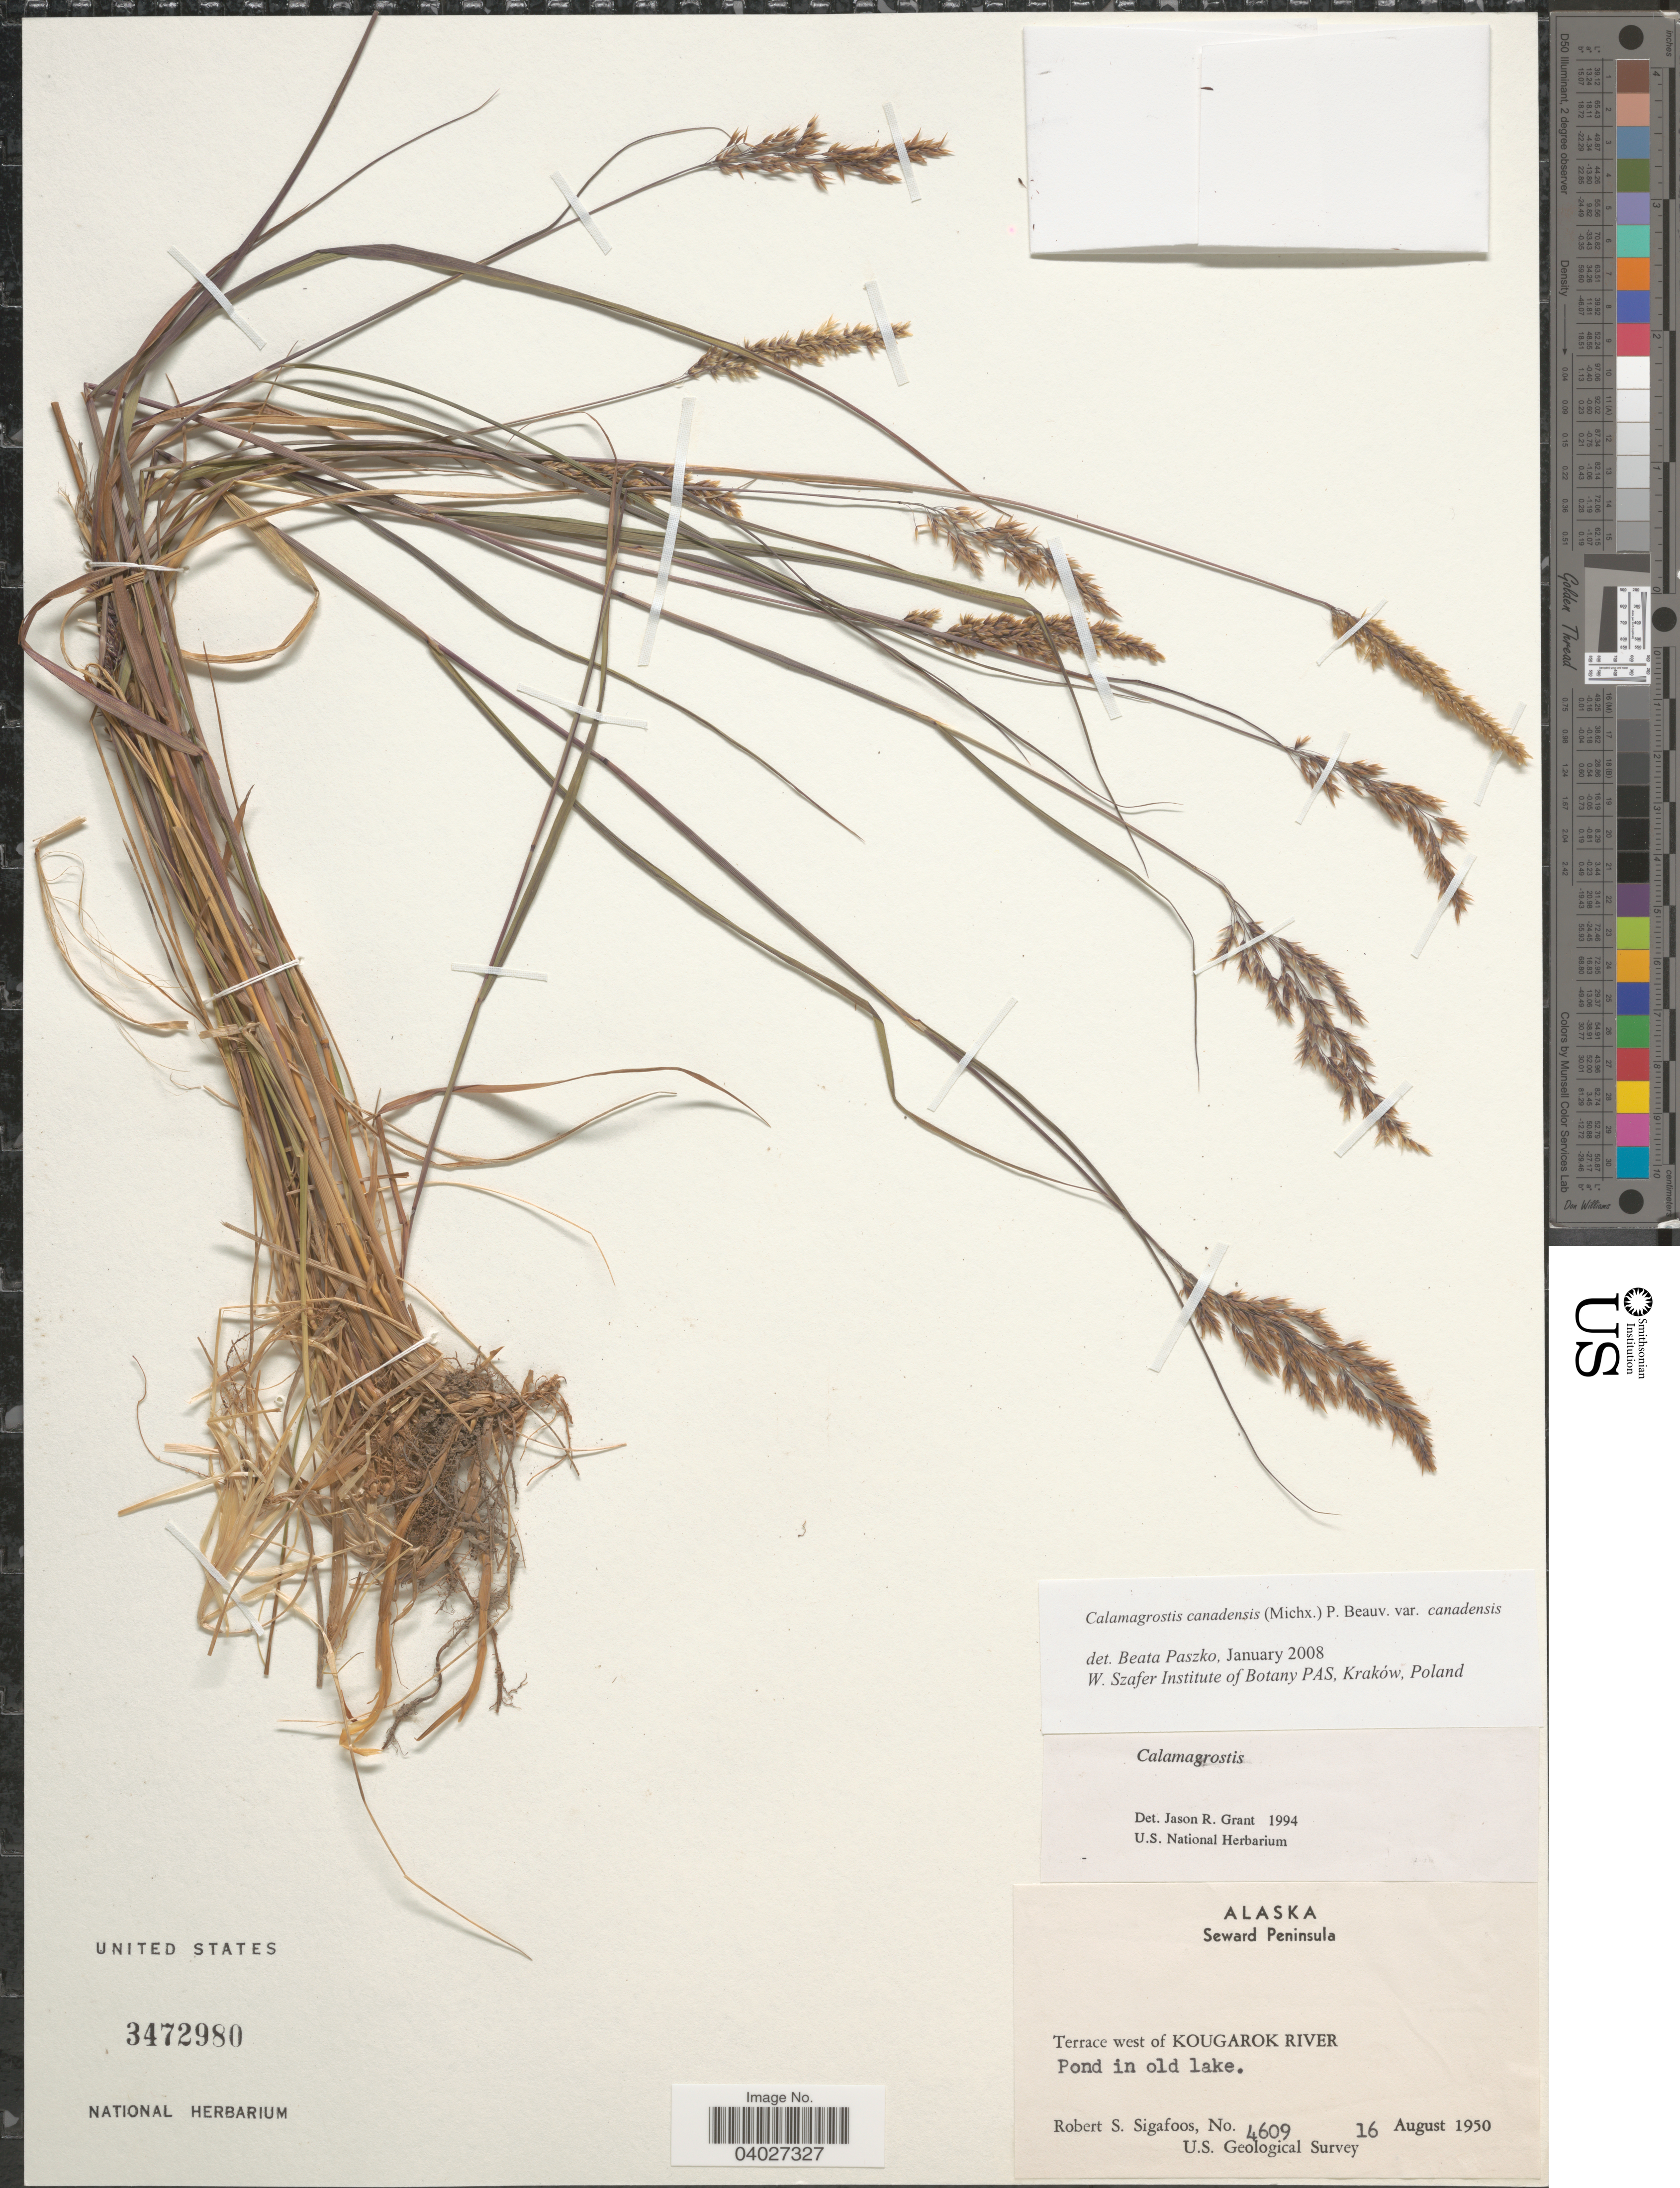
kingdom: Plantae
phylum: Tracheophyta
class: Liliopsida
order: Poales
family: Poaceae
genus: Calamagrostis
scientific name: Calamagrostis canadensis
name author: (Michx.) P. Beauv.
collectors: R. Sigafoos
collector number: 4609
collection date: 1950-08-16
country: United States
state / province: Alaska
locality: Seward Peninsula. Terrace west of Kougarok River. Pond in old lake.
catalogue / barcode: US 3472980